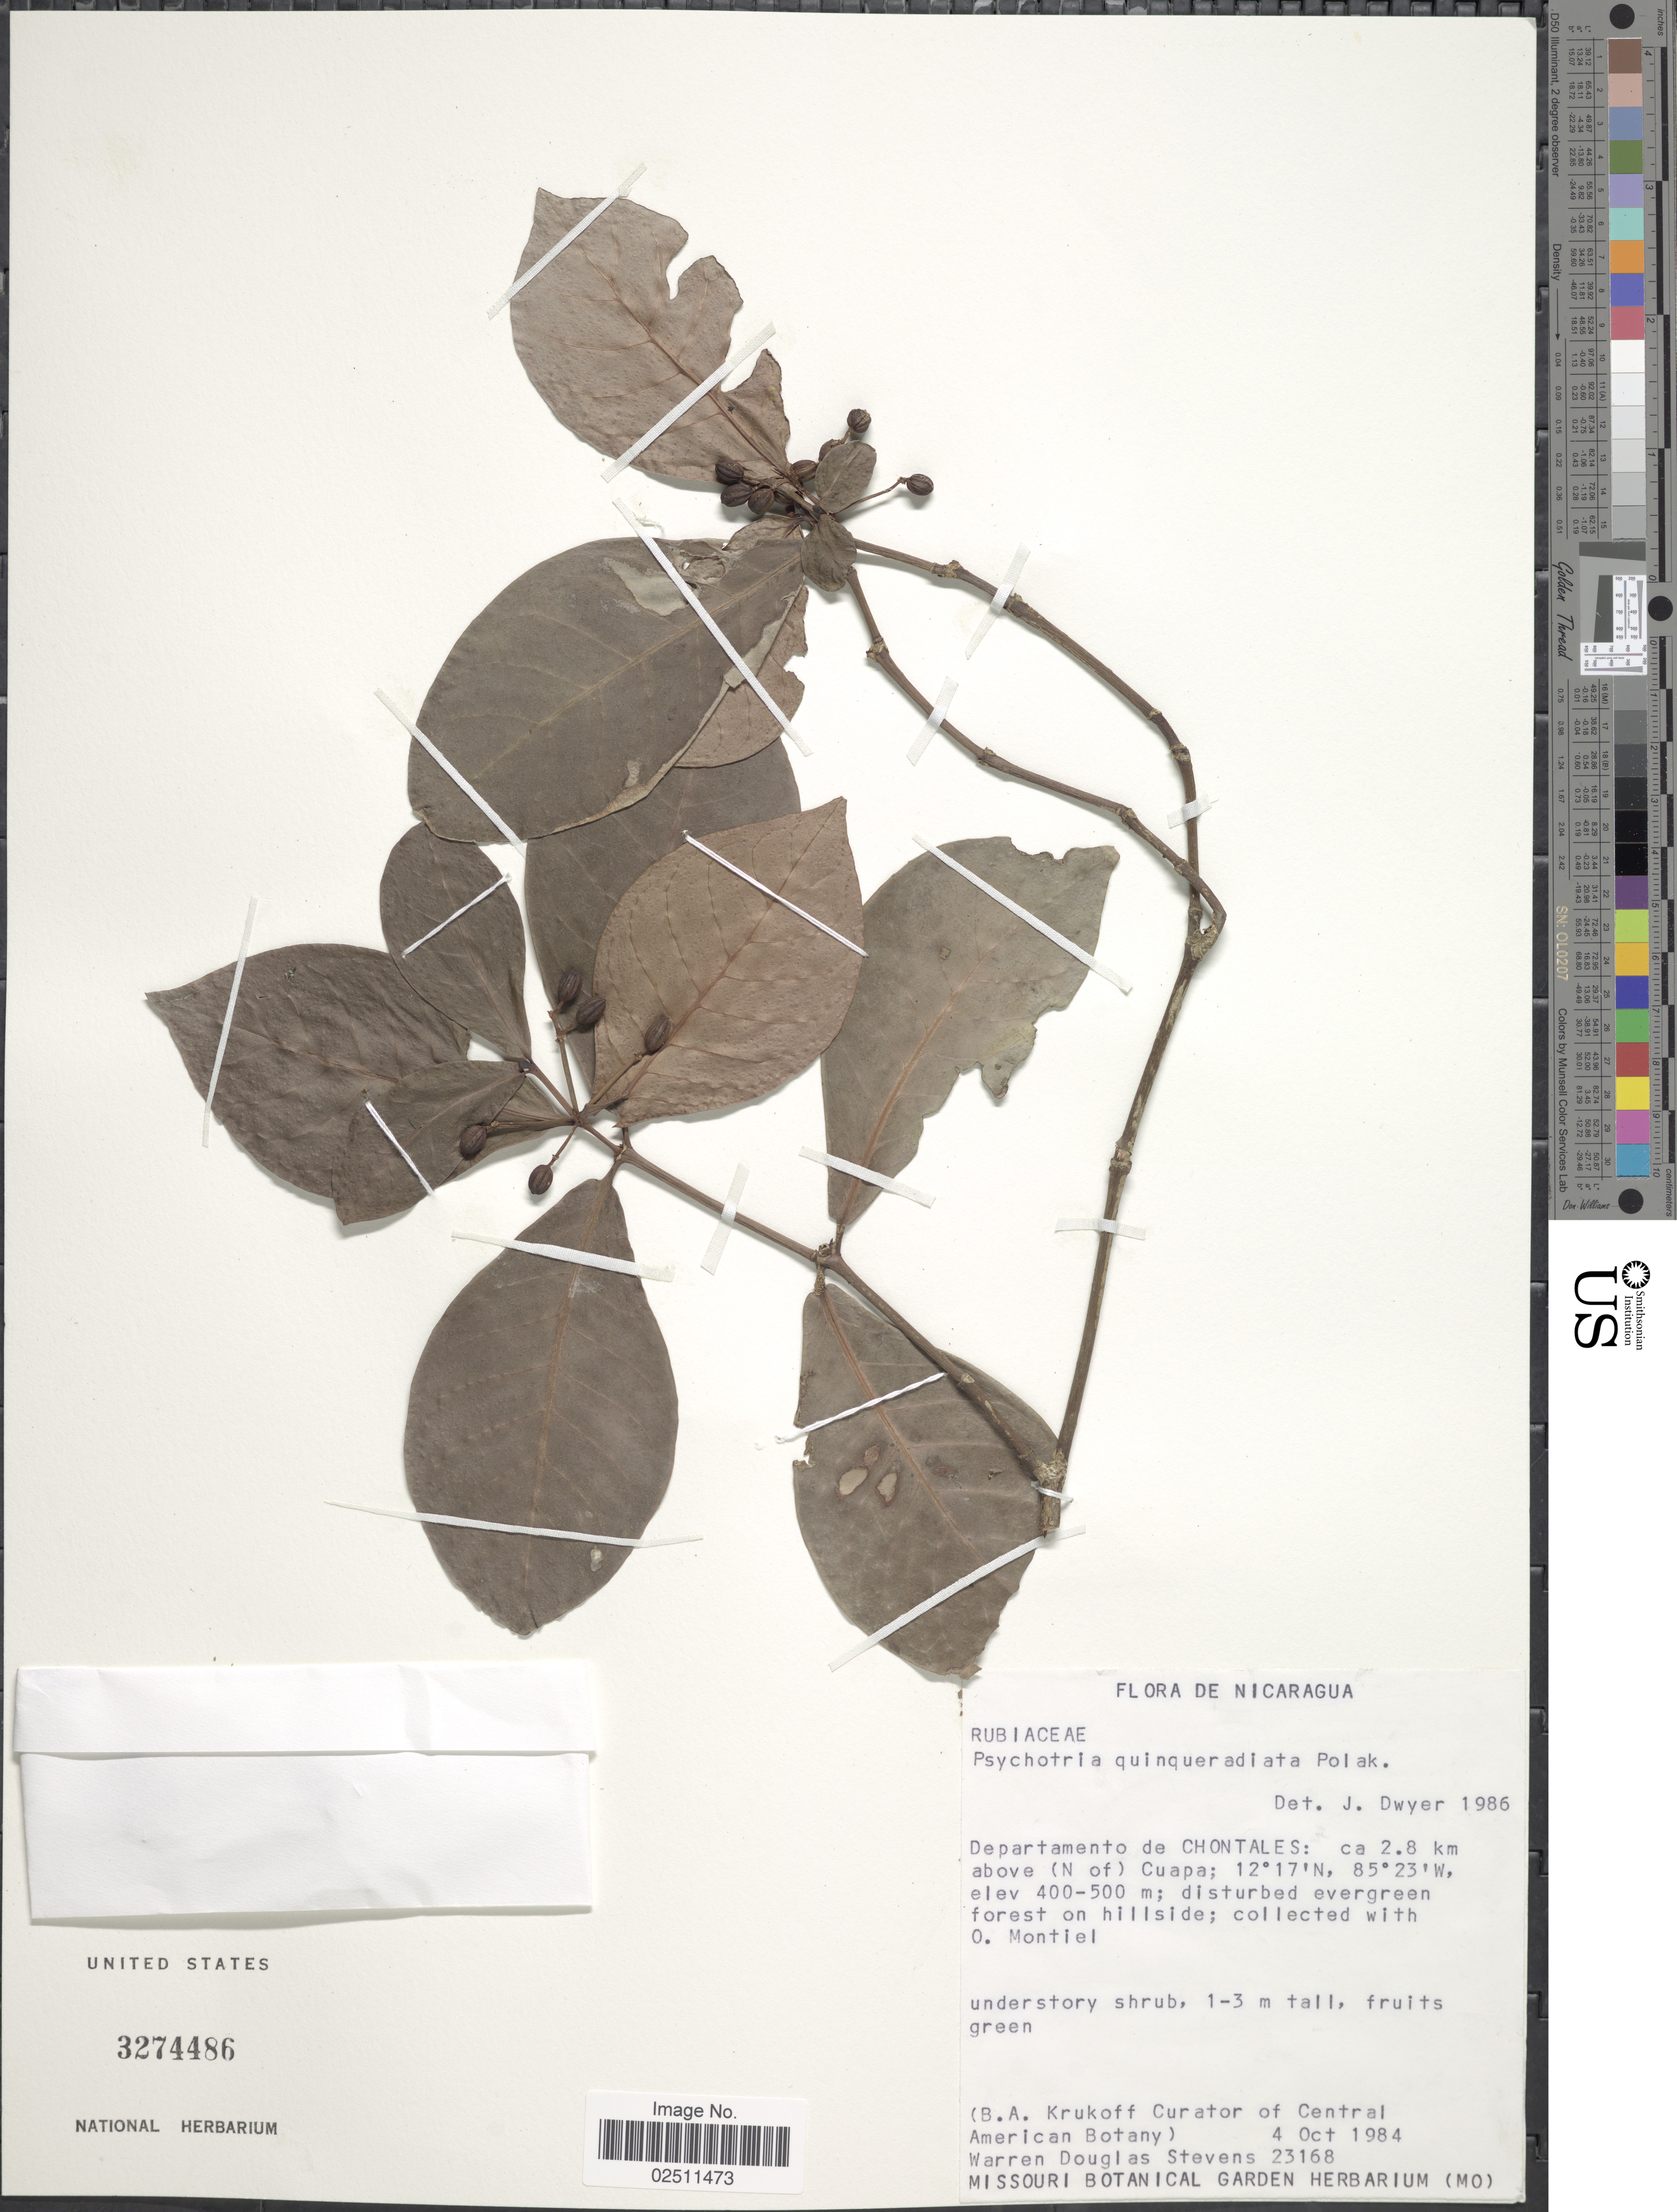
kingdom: Plantae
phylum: Tracheophyta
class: Magnoliopsida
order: Gentianales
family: Rubiaceae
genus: Psychotria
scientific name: Psychotria quinqueradiata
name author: Pol.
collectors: W. D. Stevens & O. Montiel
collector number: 23168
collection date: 1984-10-04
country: Nicaragua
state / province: Chontales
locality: Departamento de Chontales: ca 2.8 km above (n of) Cuapa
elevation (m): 400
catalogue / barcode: US 3274486